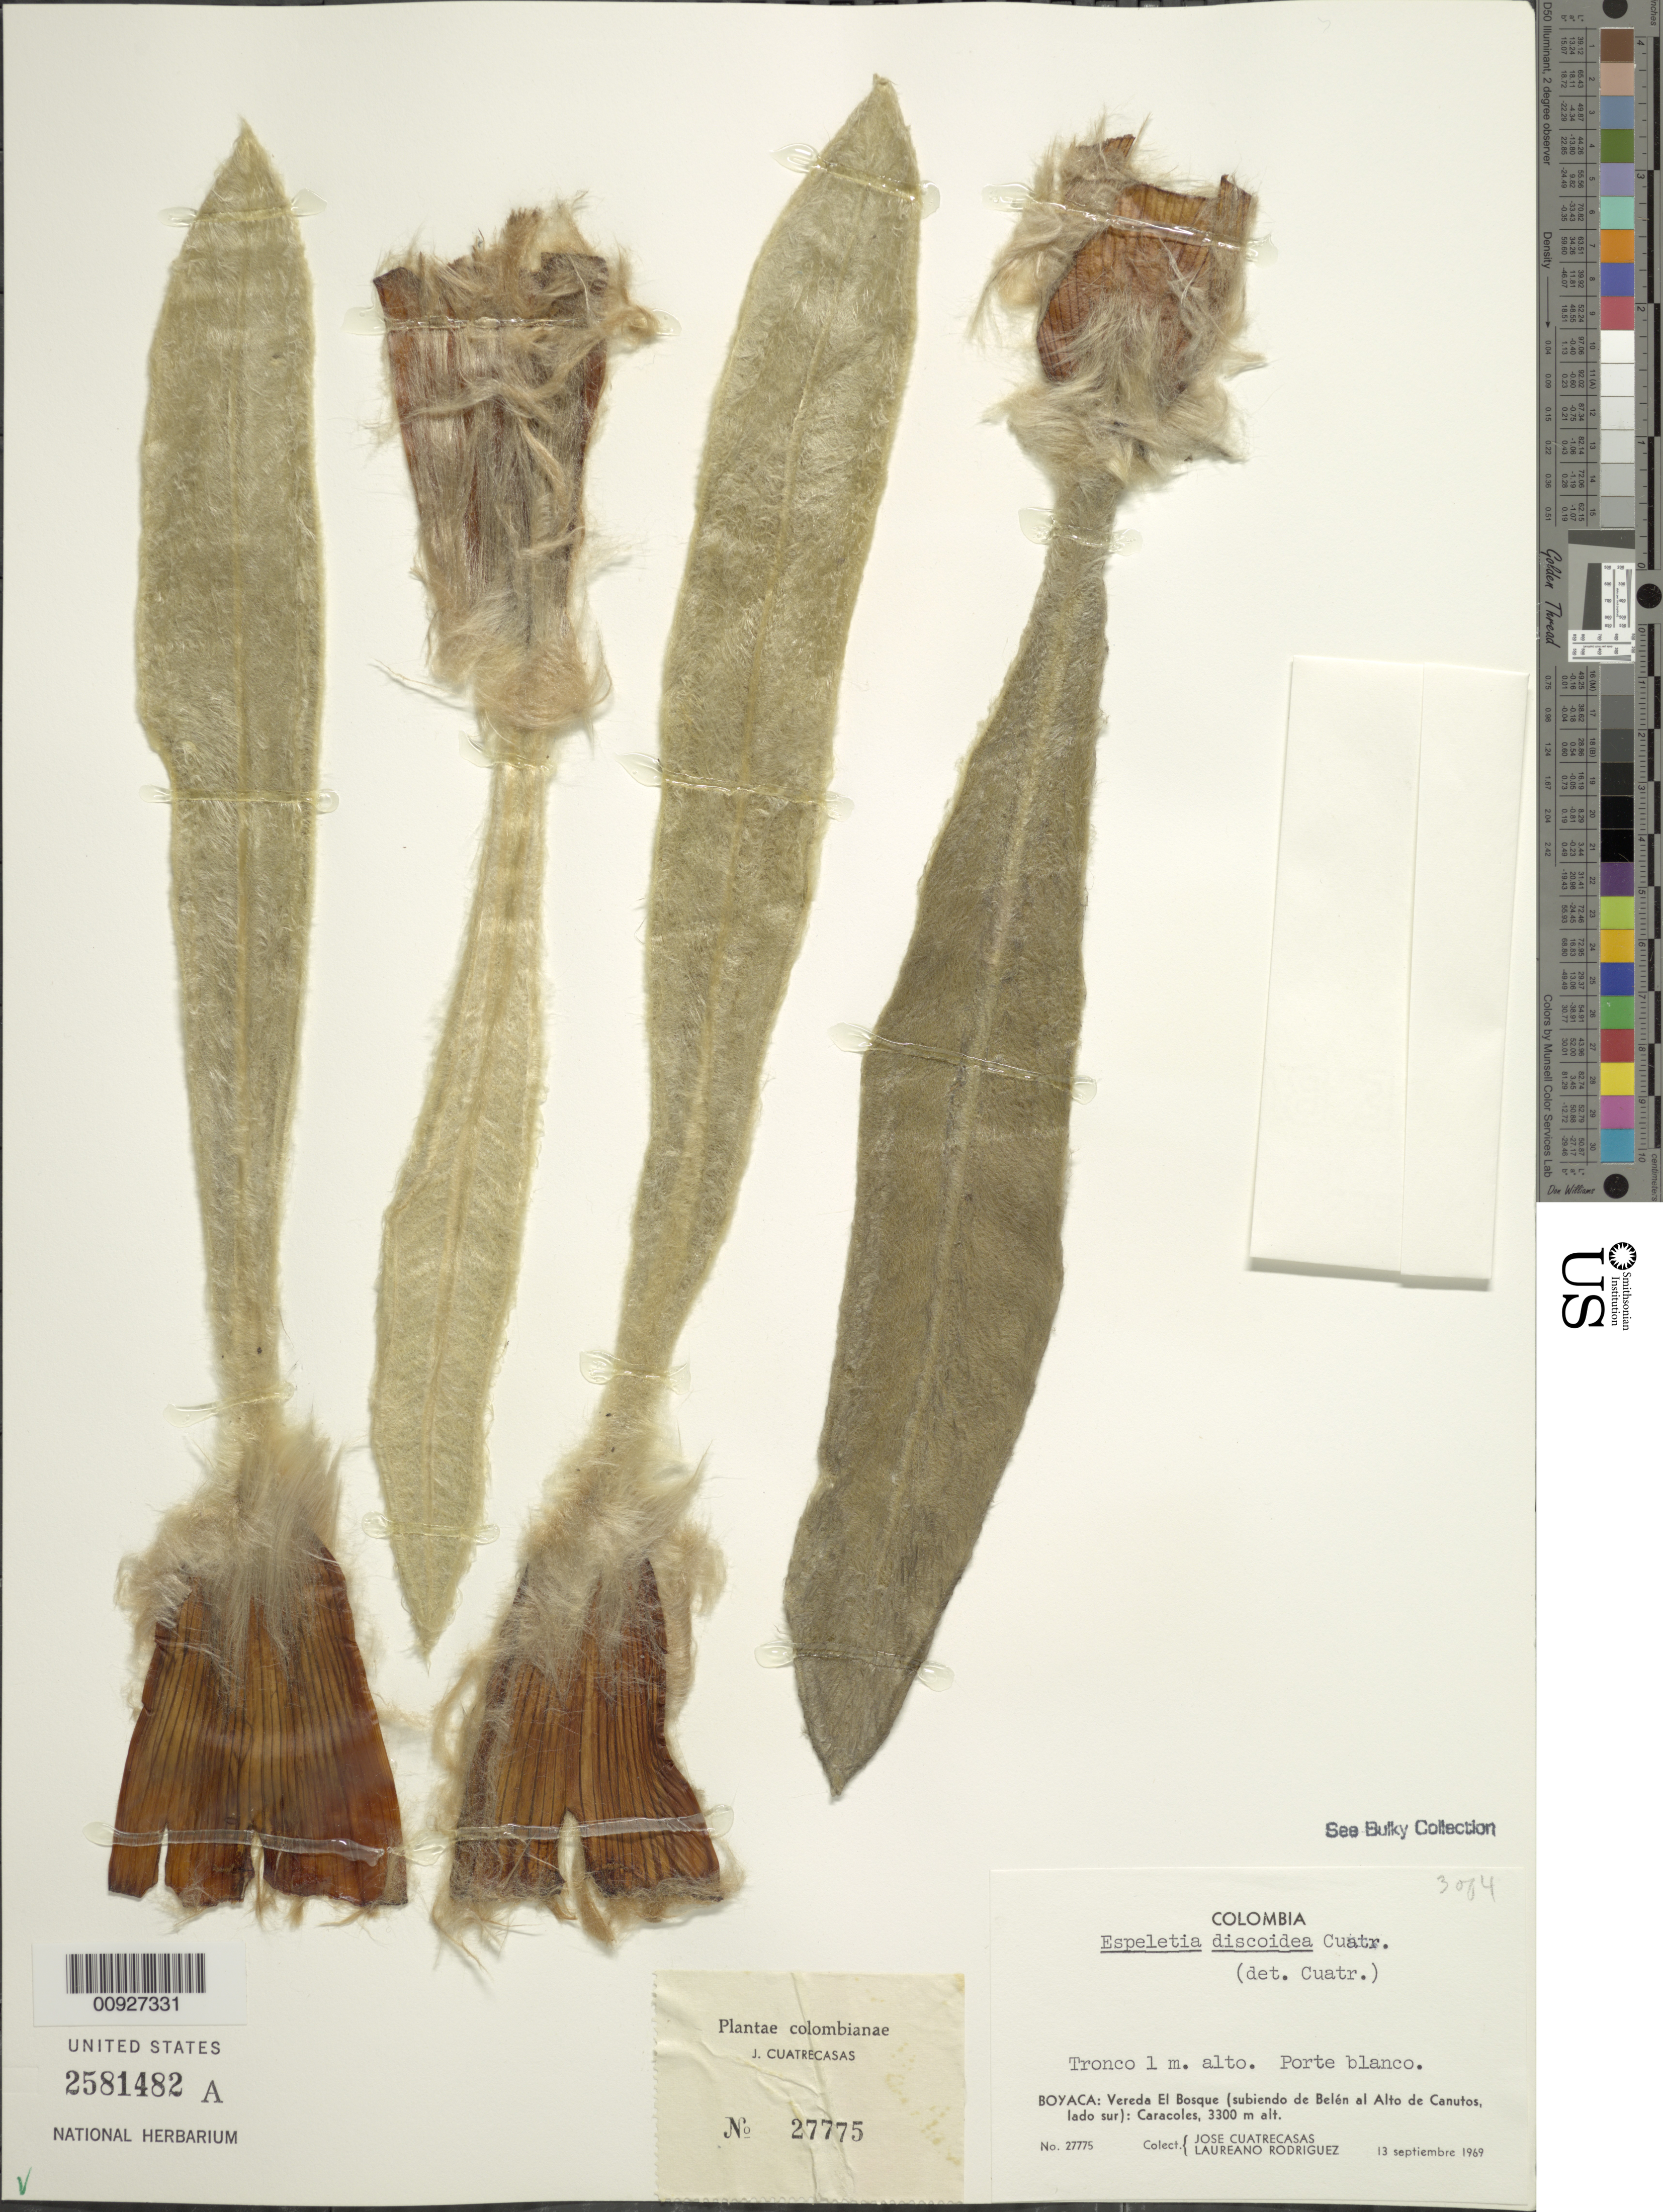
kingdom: Plantae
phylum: Tracheophyta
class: Magnoliopsida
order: Asterales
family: Asteraceae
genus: Espeletia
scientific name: Espeletia discoidea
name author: Cuatrec.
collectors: J. Cuatrecasas & L. Rodriguez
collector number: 27775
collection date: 1969-11-13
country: Colombia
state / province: Boyacá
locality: Verda El Bosque (subiendo de Belén Al Alto de Canutos, lado sur): Caracoles.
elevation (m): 3300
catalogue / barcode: US 2581482A